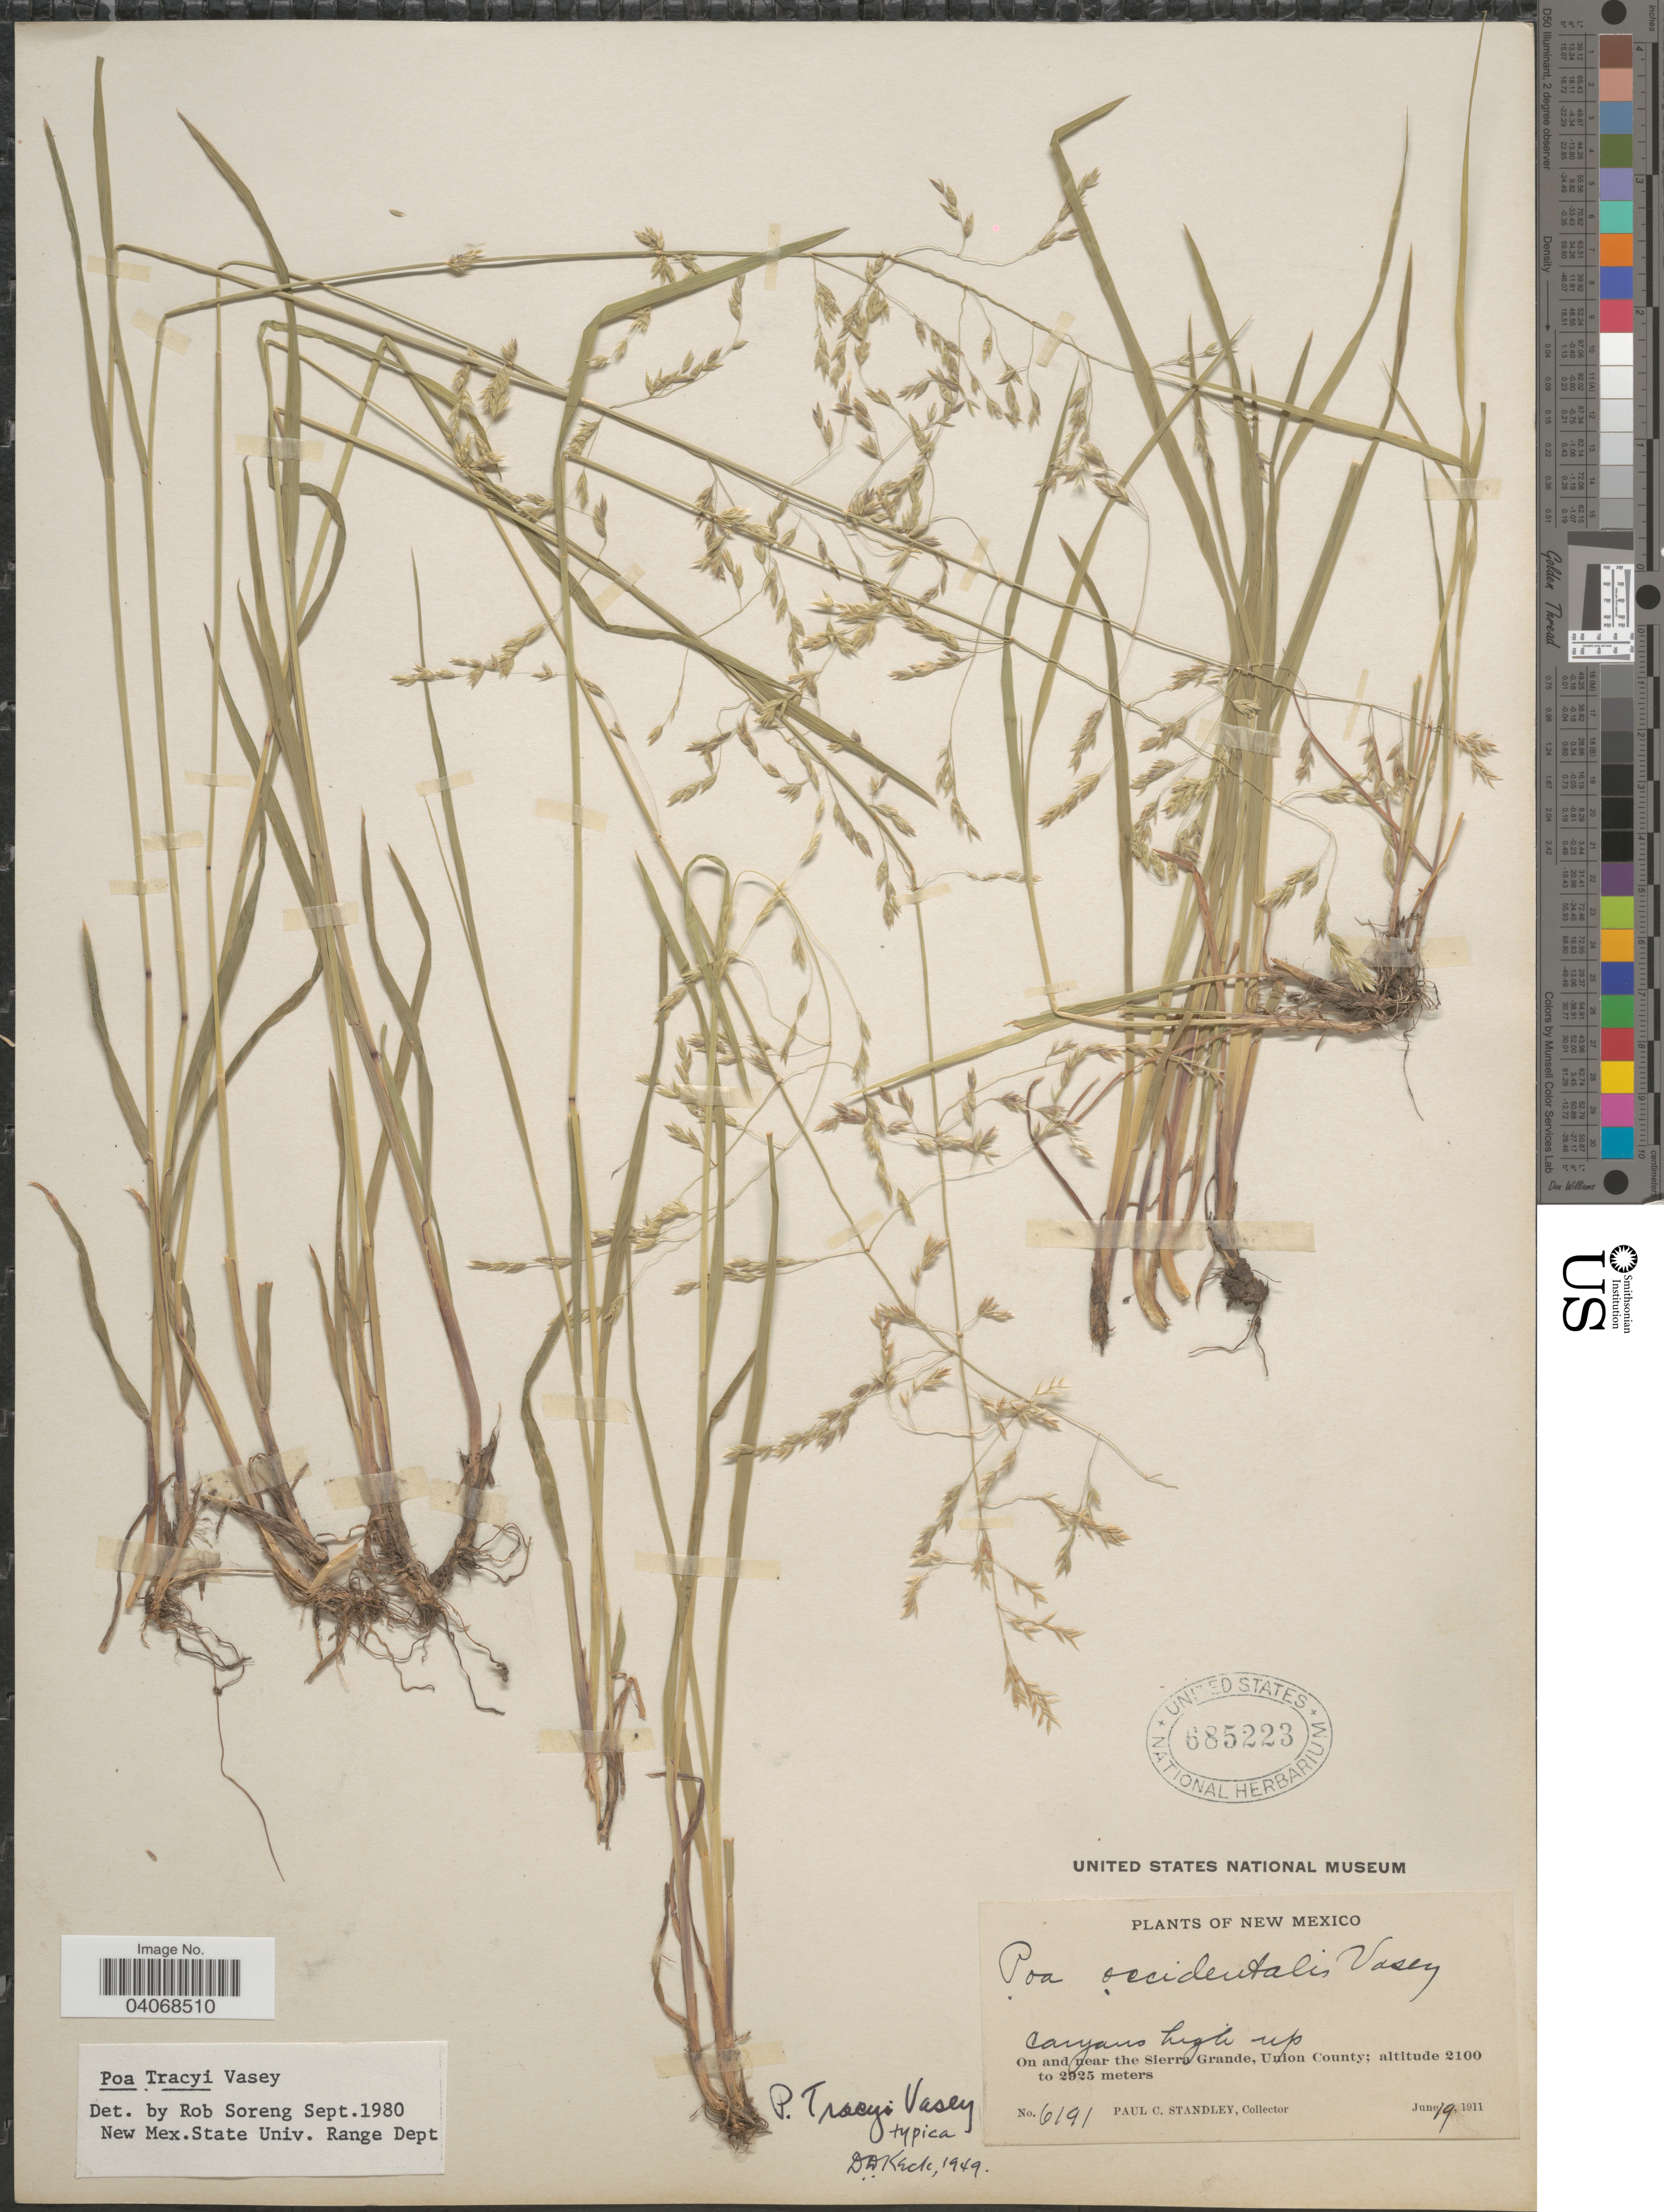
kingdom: Plantae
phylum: Tracheophyta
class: Liliopsida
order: Poales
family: Poaceae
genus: Poa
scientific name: Poa tracyi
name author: Vasey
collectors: P. C. Standley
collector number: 6191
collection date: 1911-06-19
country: United States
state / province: New Mexico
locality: Canyons high up. On and near the Sierra Grande, Union County.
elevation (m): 2100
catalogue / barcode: US 685223